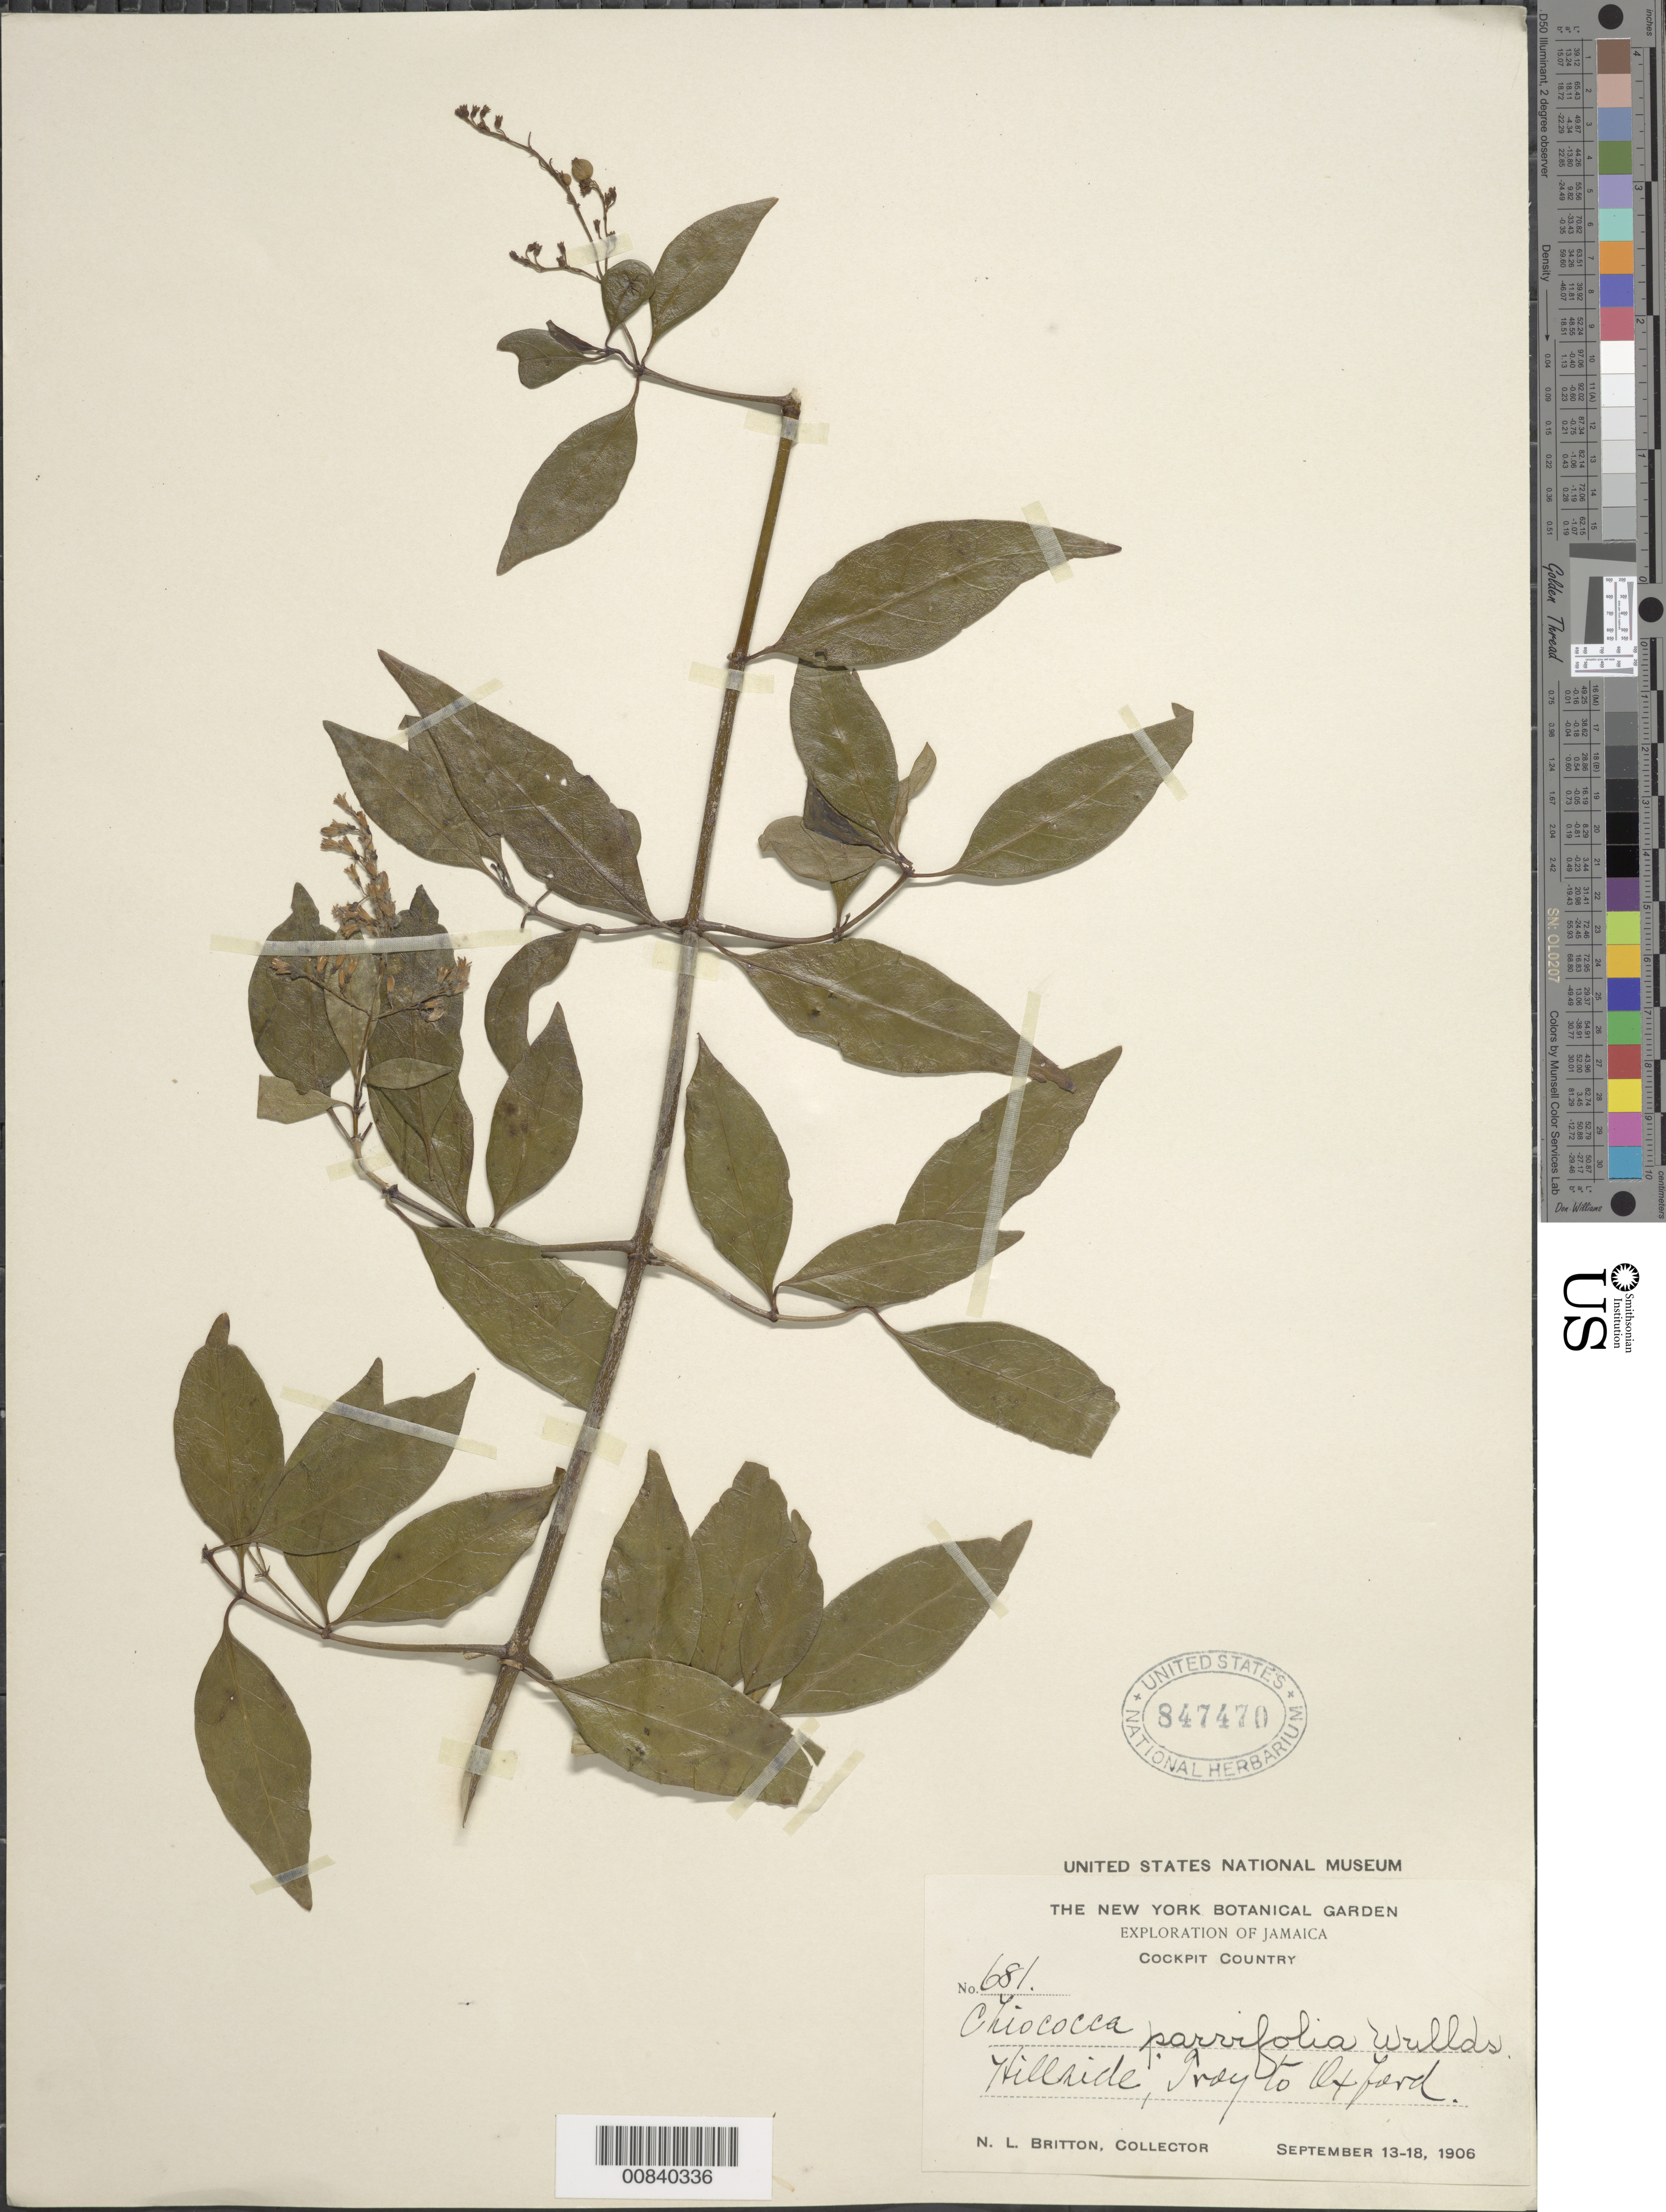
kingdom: Plantae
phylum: Tracheophyta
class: Magnoliopsida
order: Gentianales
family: Rubiaceae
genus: Chiococca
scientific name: Chiococca alba subsp. alba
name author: (L.) Hitchc.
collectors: N. Britton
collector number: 681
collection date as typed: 13 Sep 1906 to 18 Sep 1906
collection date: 1906-09-13/1906-09-18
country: Jamaica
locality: Cockpit Country. Troy to Oxford.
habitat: Hillside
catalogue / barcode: US 847470